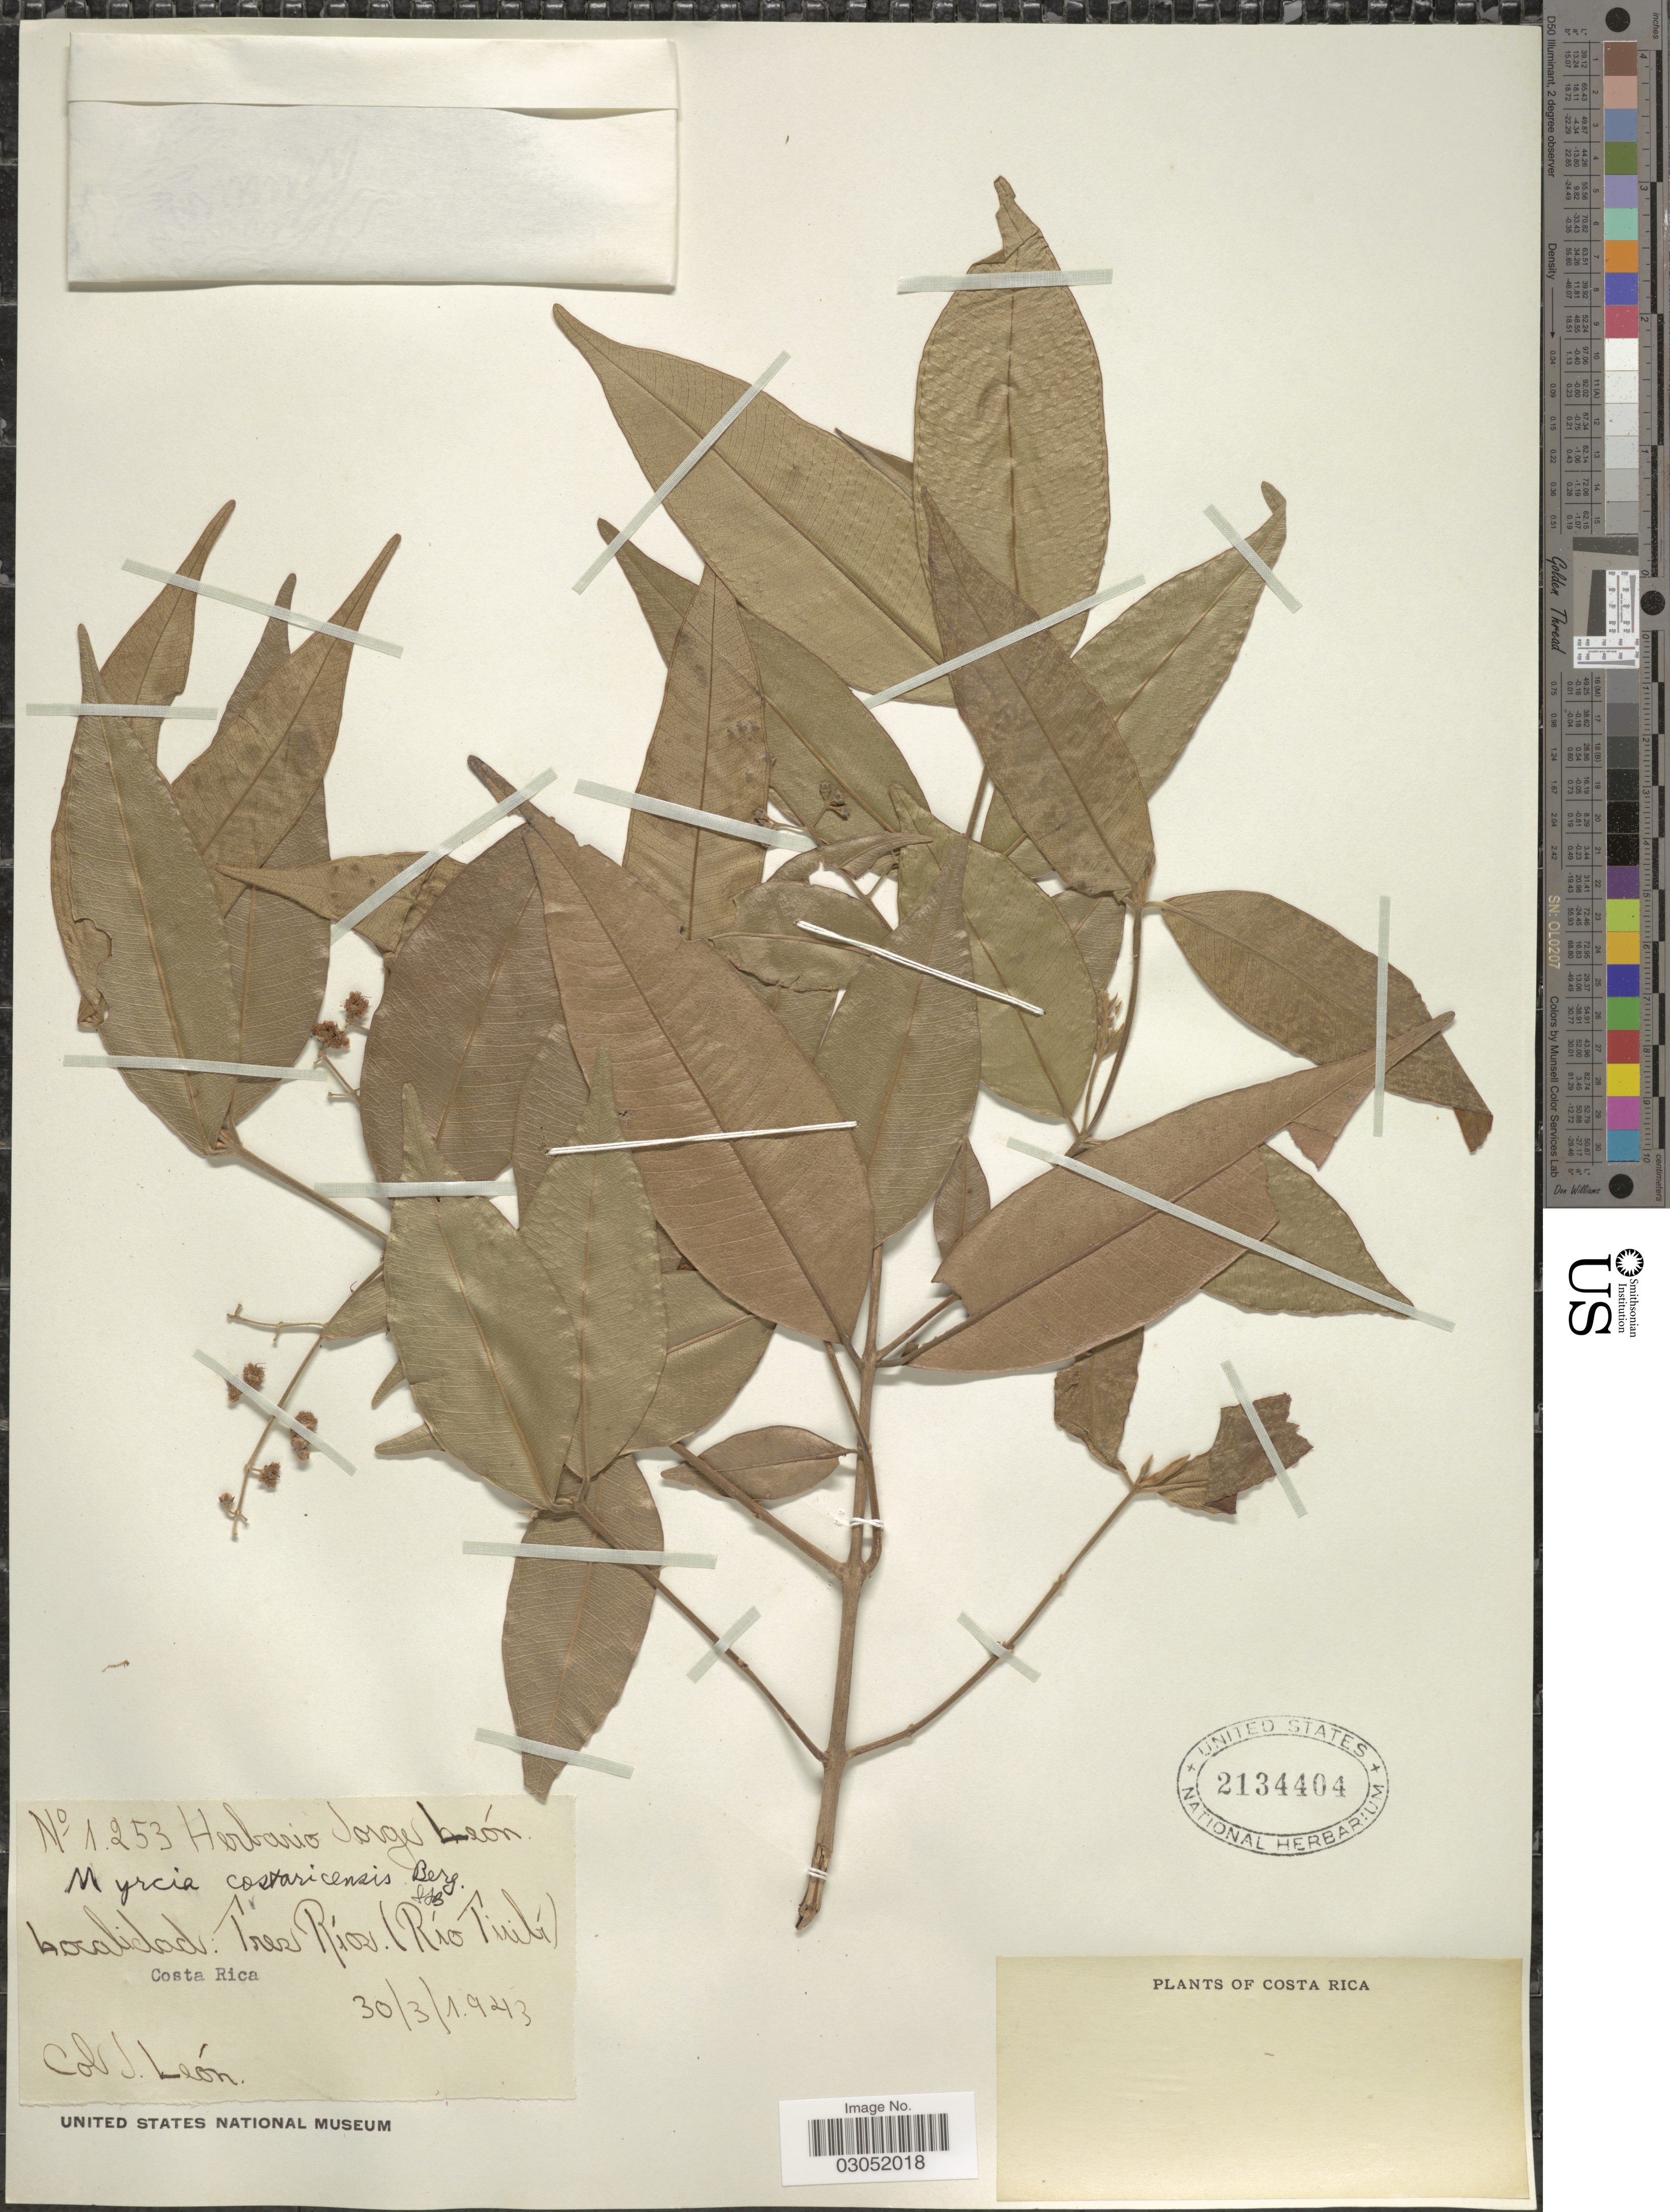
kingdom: Plantae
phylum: Tracheophyta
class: Magnoliopsida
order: Myrtales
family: Myrtaceae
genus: Myrcia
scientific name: Myrcia splendens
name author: (Sw.) DC.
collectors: J. León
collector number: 1253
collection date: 1943-03-30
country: Costa Rica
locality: Tres Ríos (Río Tiribí).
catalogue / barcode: US 2134404